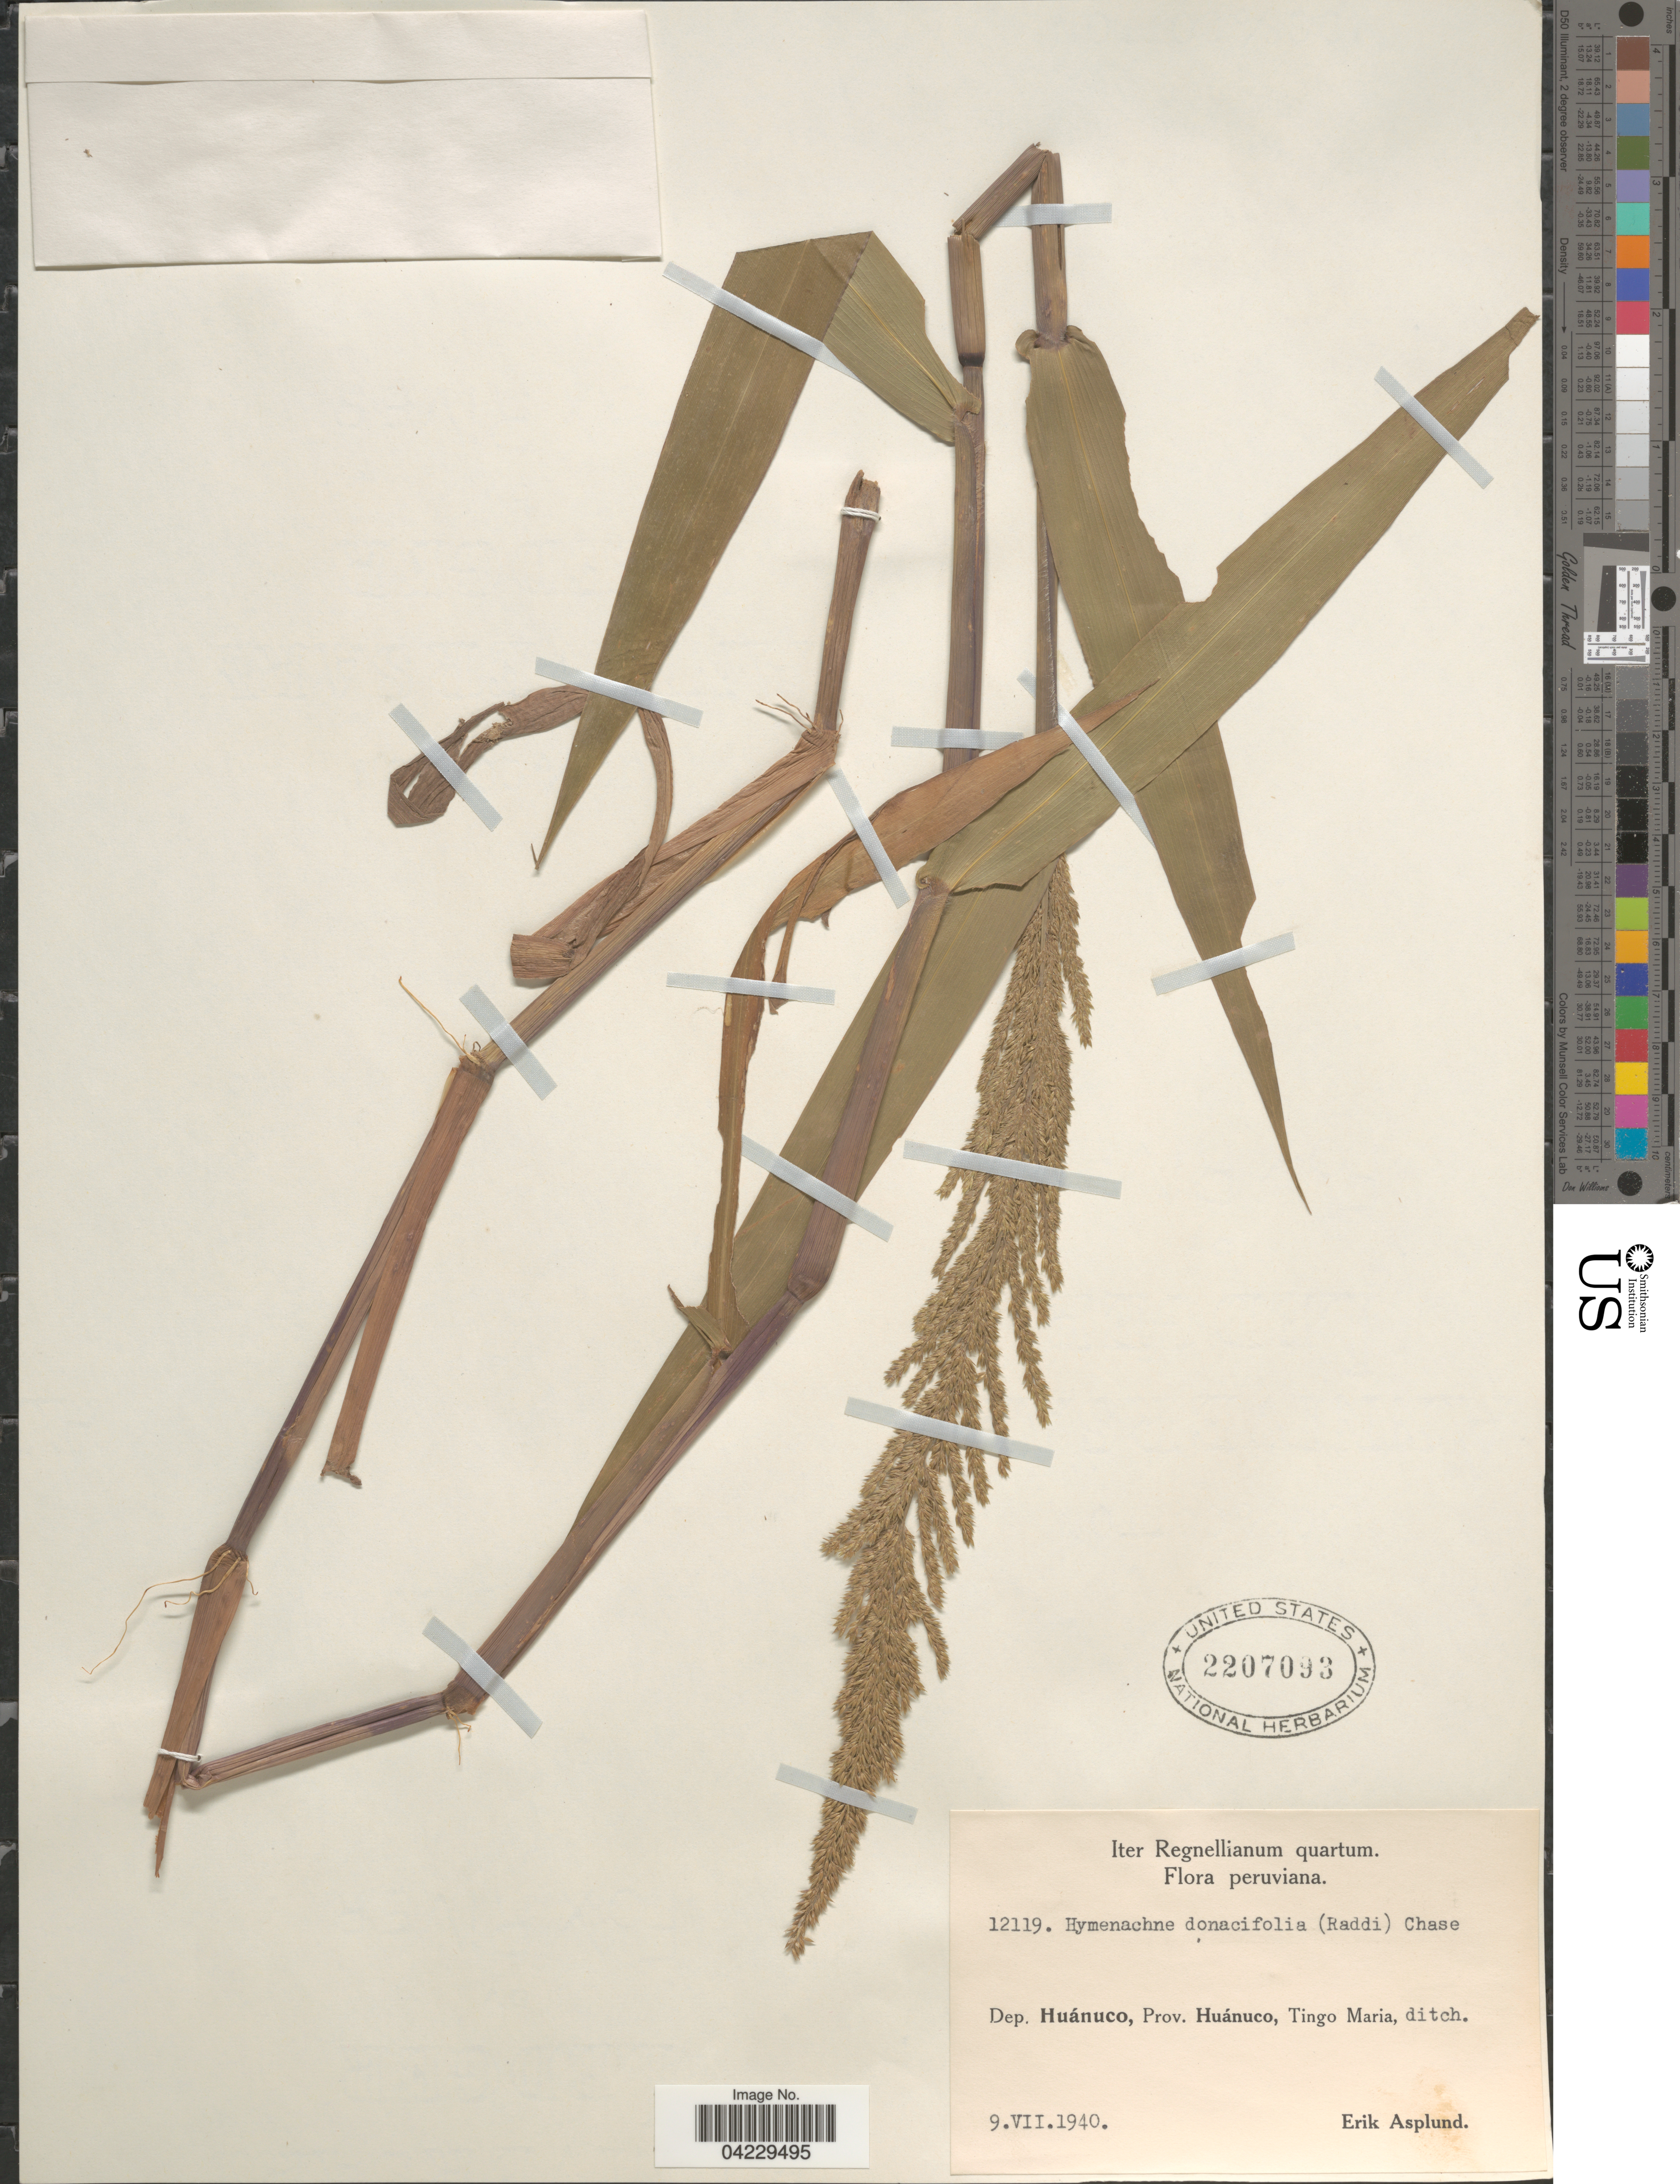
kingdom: Plantae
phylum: Tracheophyta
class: Liliopsida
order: Poales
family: Poaceae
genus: Hymenachne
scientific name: Hymenachne donacifolia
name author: (Raddi) Chase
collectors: E. Asplund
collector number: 12119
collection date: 1940-07-09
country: Peru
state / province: Huánuco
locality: Iter Regnellianum quartum. Dep. Huánuco, Prov. Huánuco, Tingo Maria, ditch.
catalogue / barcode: US 2207093